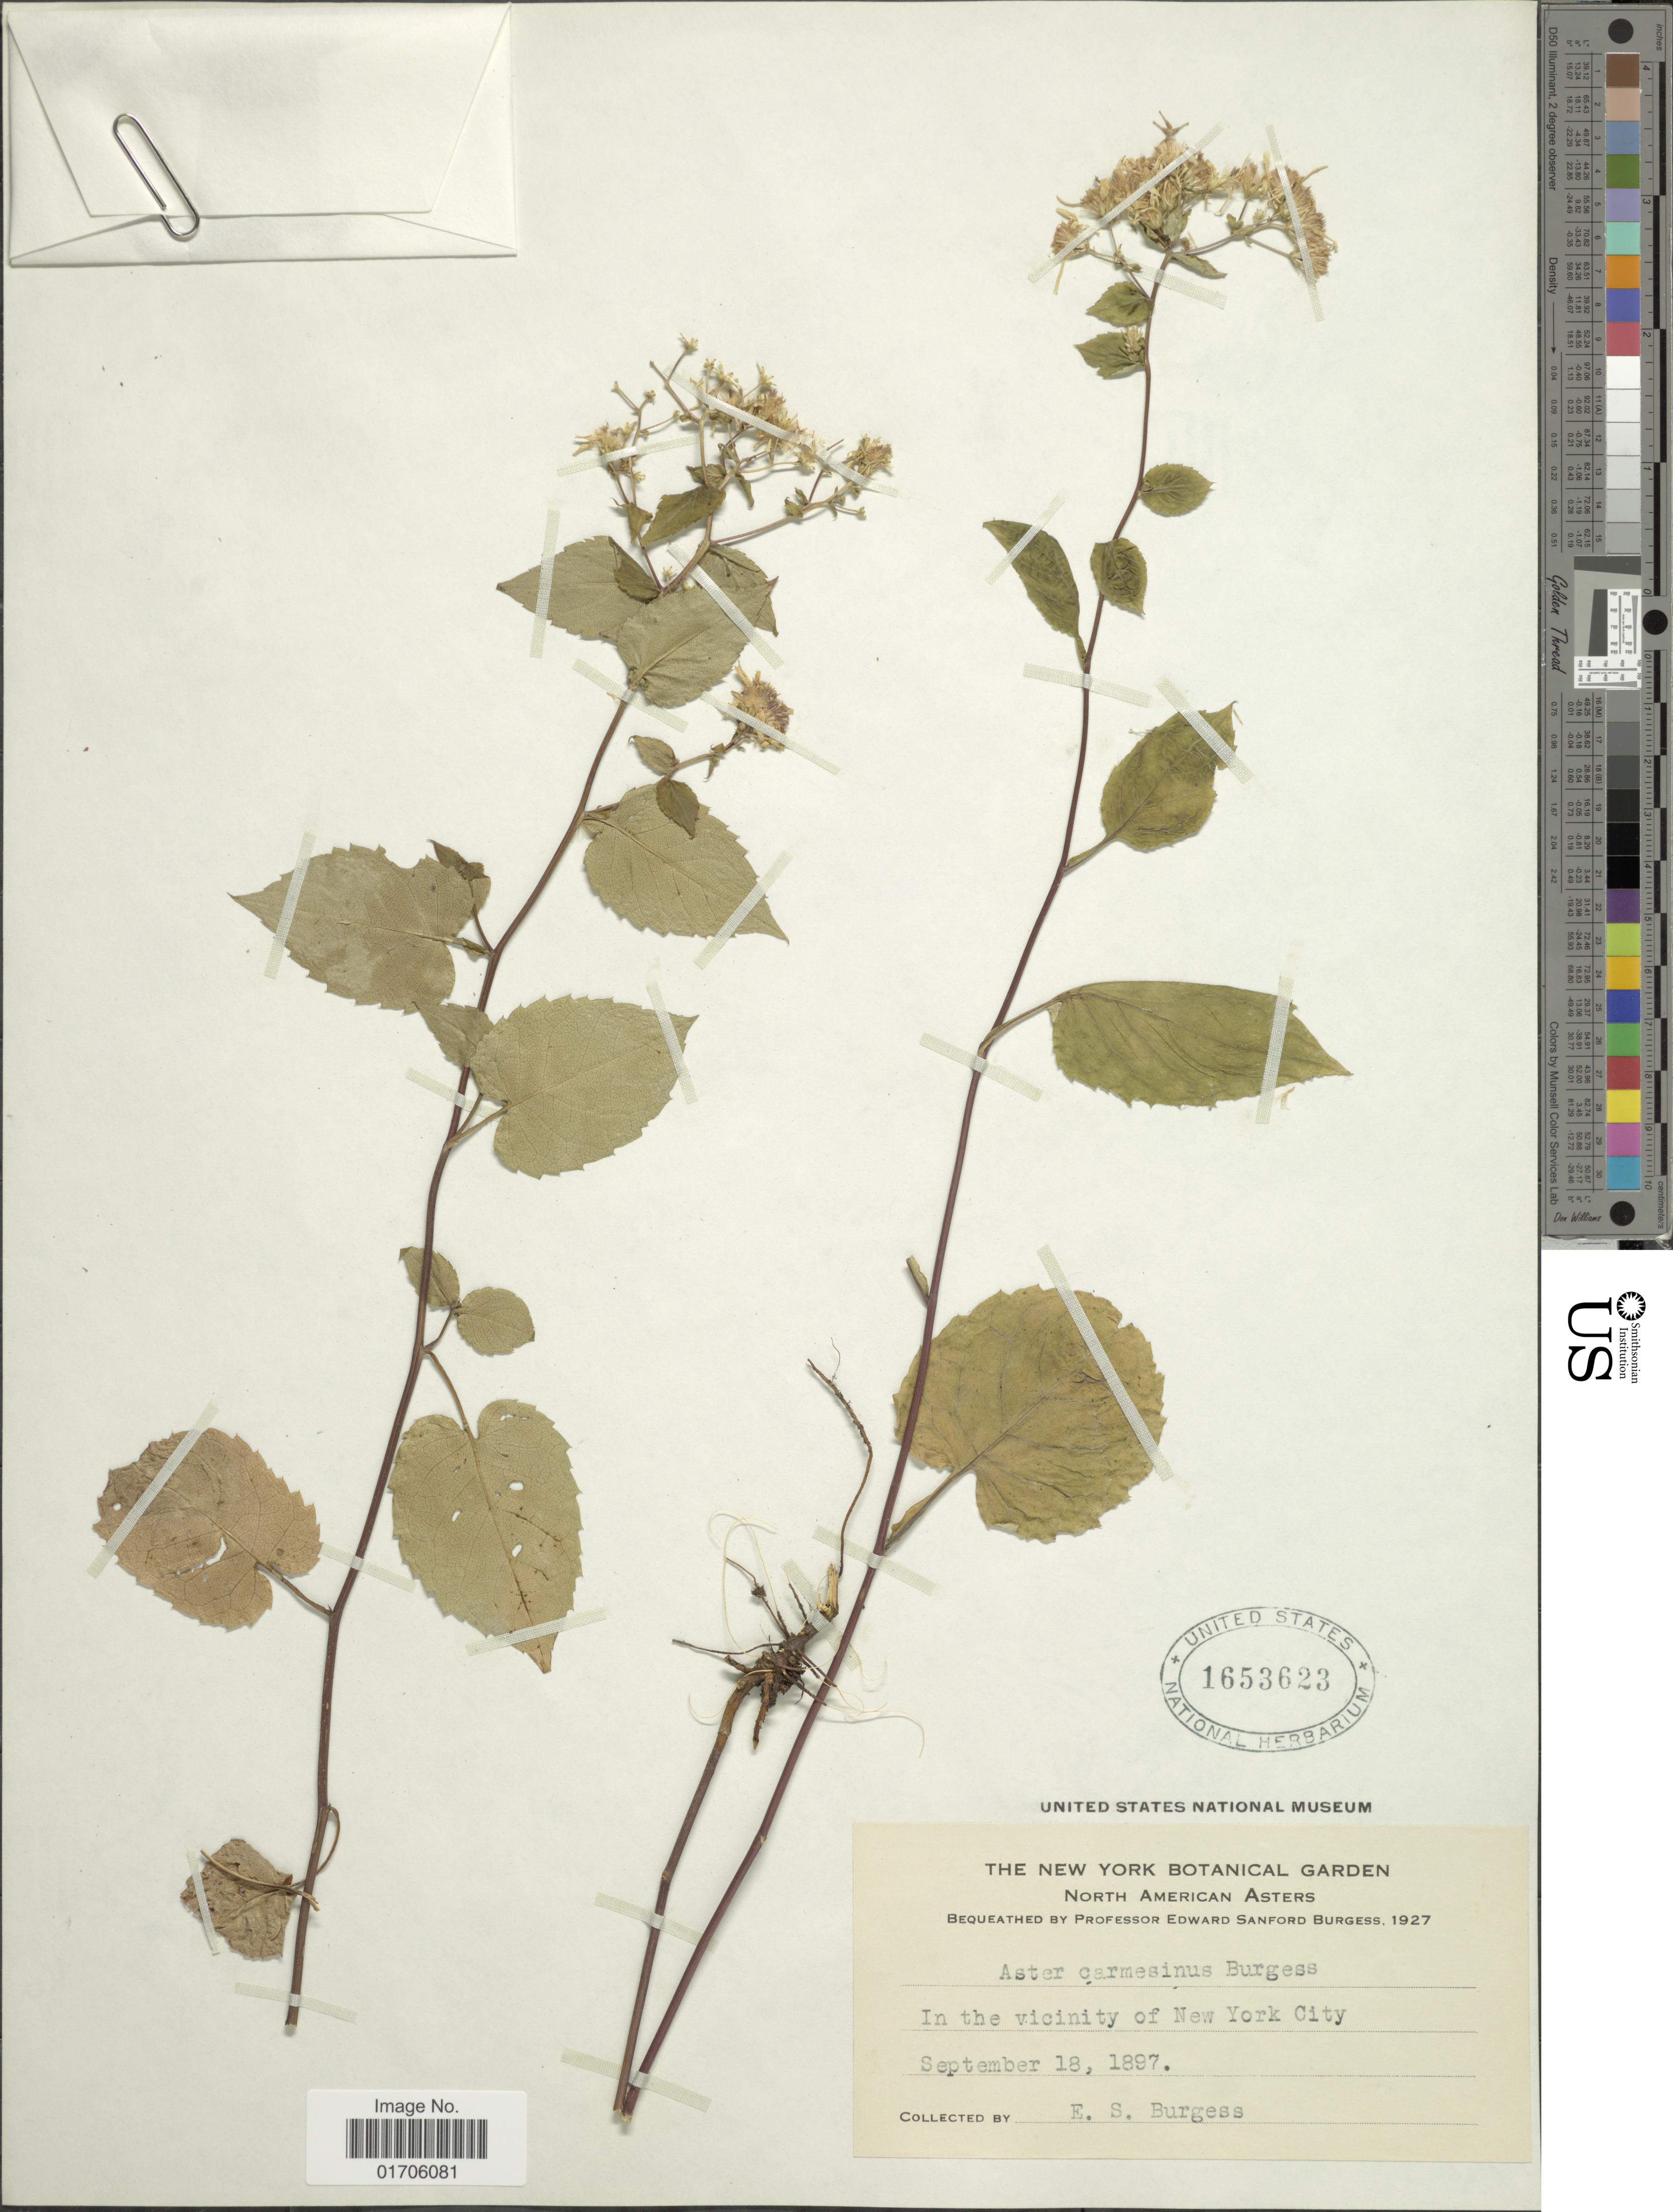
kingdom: Plantae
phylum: Tracheophyta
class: Magnoliopsida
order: Asterales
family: Asteraceae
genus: Aster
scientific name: Aster carmesinus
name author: E.S. Burgess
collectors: E. Burgess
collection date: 1897-09-18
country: United States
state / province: New York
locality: In the vicinity of New York City.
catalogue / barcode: US 1653623